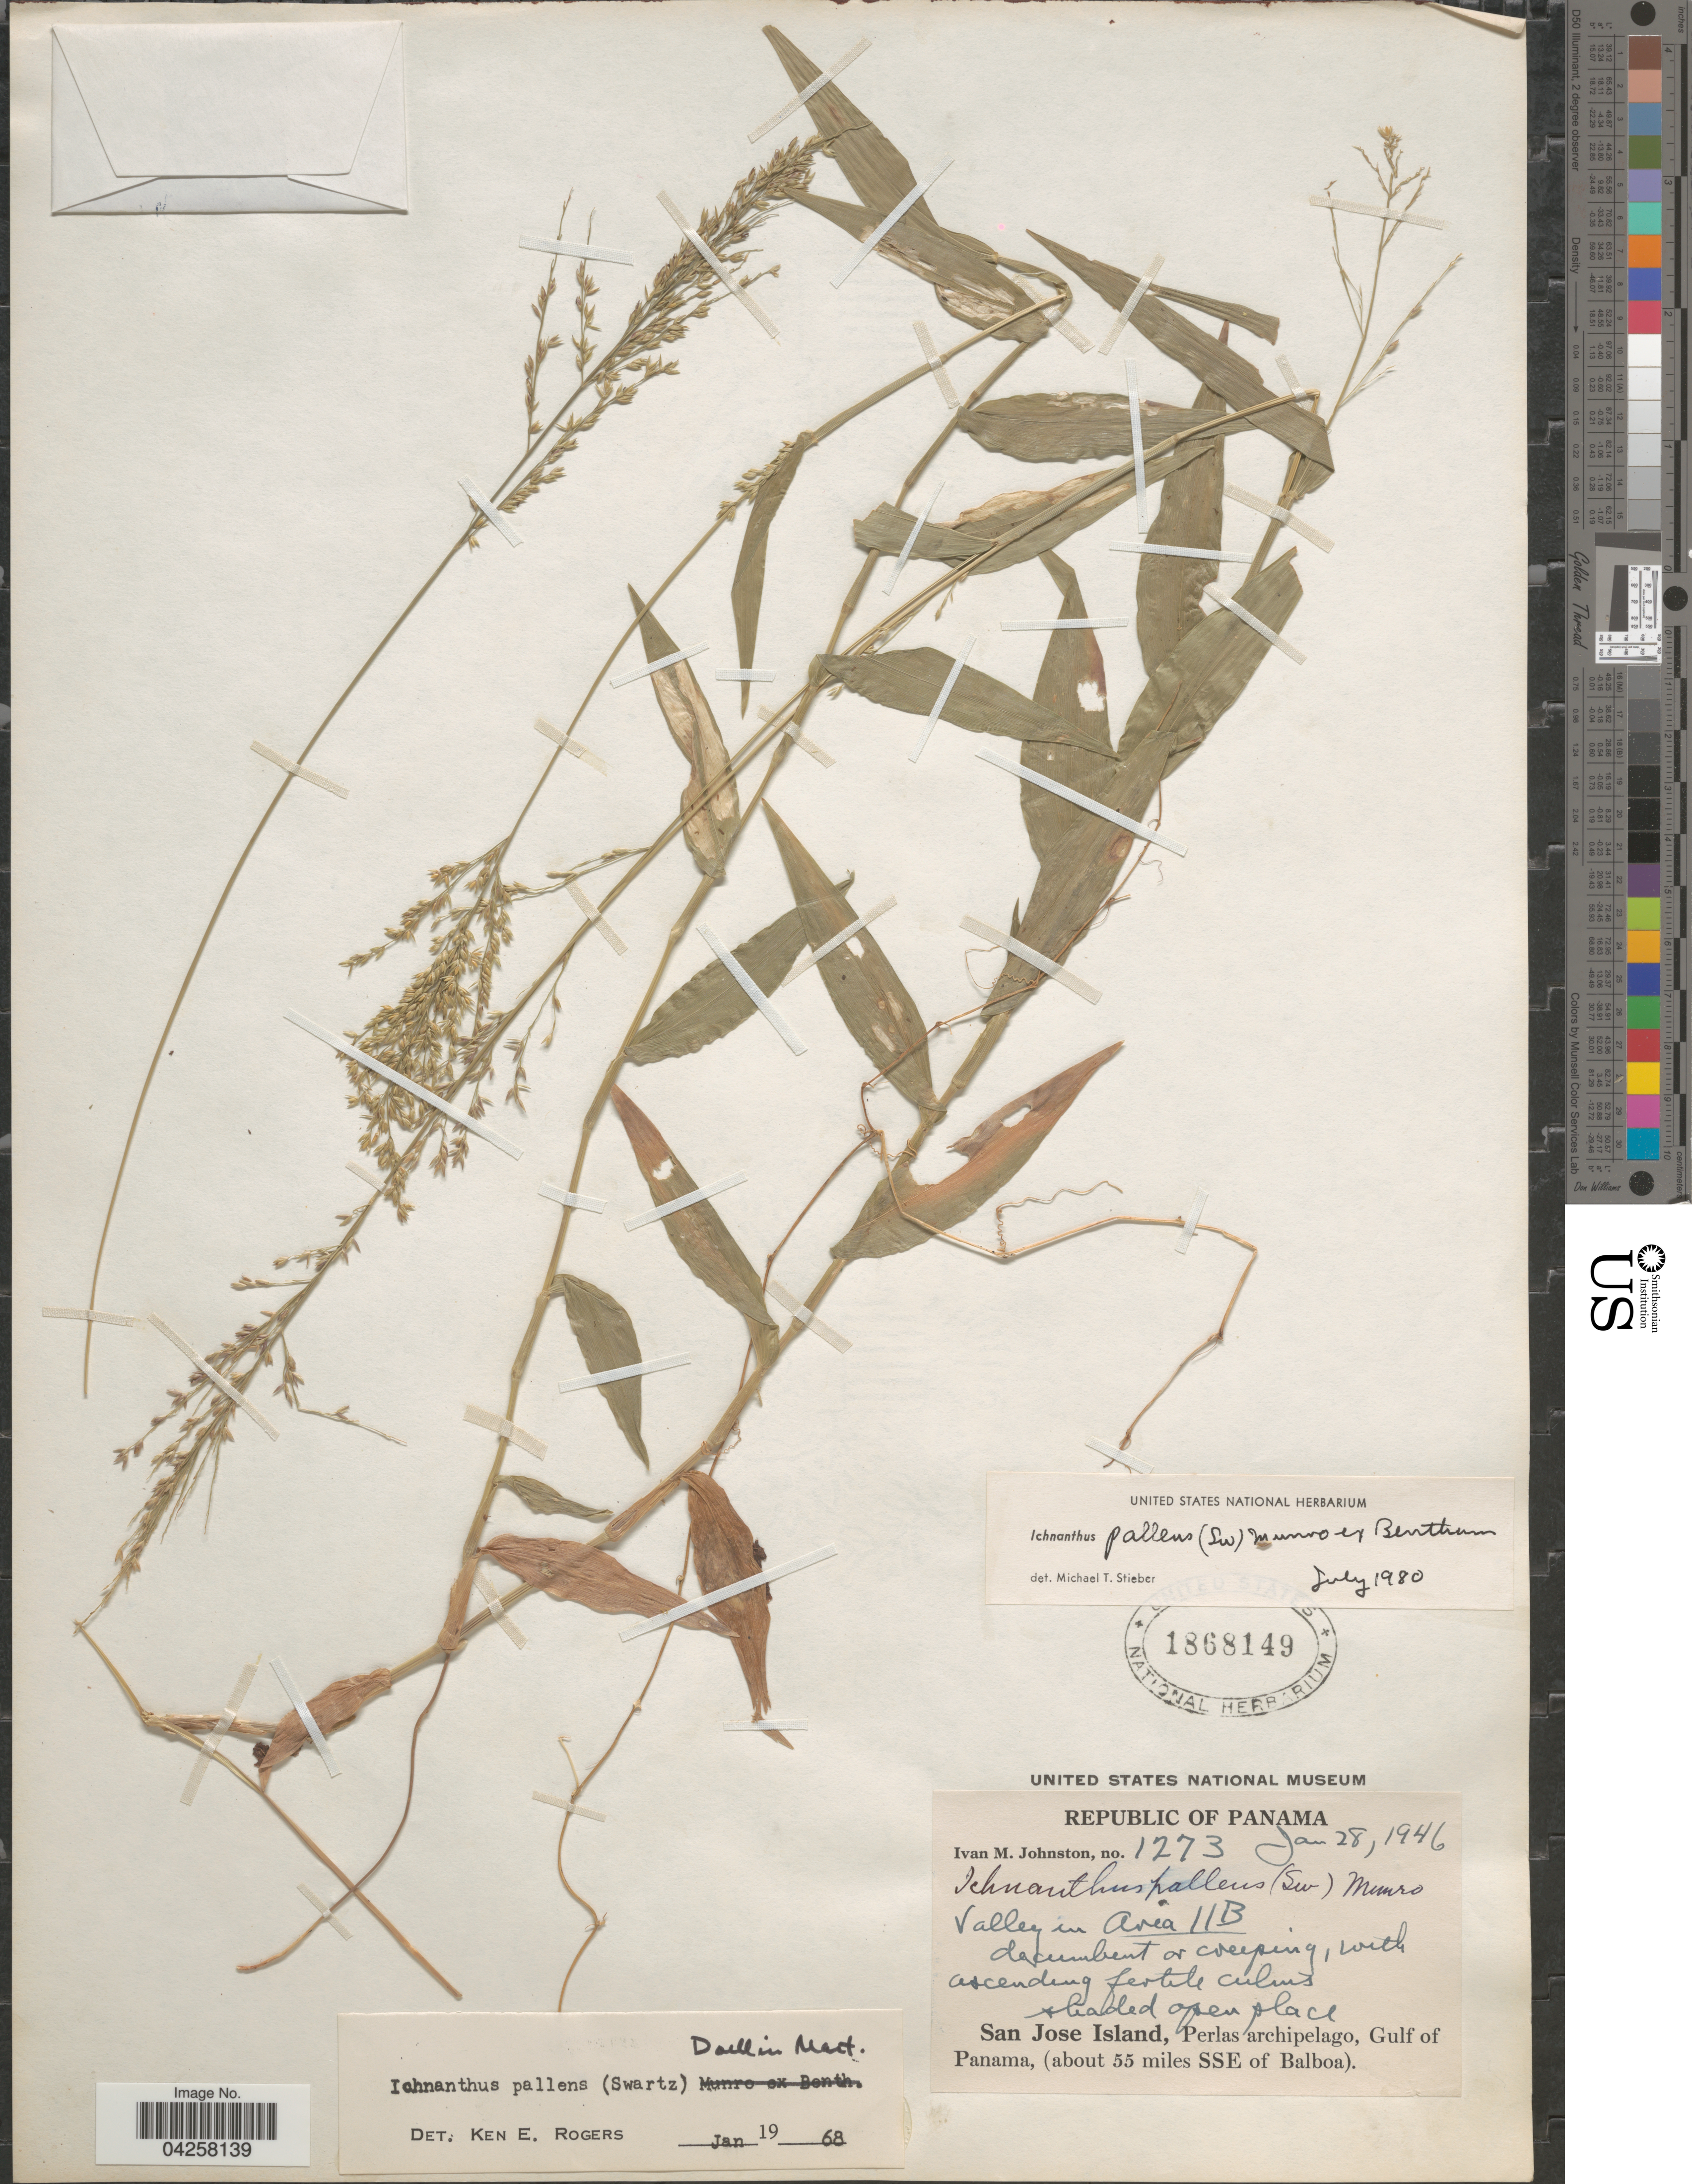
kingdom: Plantae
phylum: Tracheophyta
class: Liliopsida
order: Poales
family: Poaceae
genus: Ichnanthus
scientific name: Ichnanthus pallens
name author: (Sw.) Munro ex Benth.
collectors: I.M. Johnston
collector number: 1273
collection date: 1946-01-28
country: Panama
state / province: Panamá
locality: Valley in Area 11B. San Jose Island, Perlas archipelago, Gulf of Panama, (about 55 miles SSE of Balboa).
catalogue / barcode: US 1868149